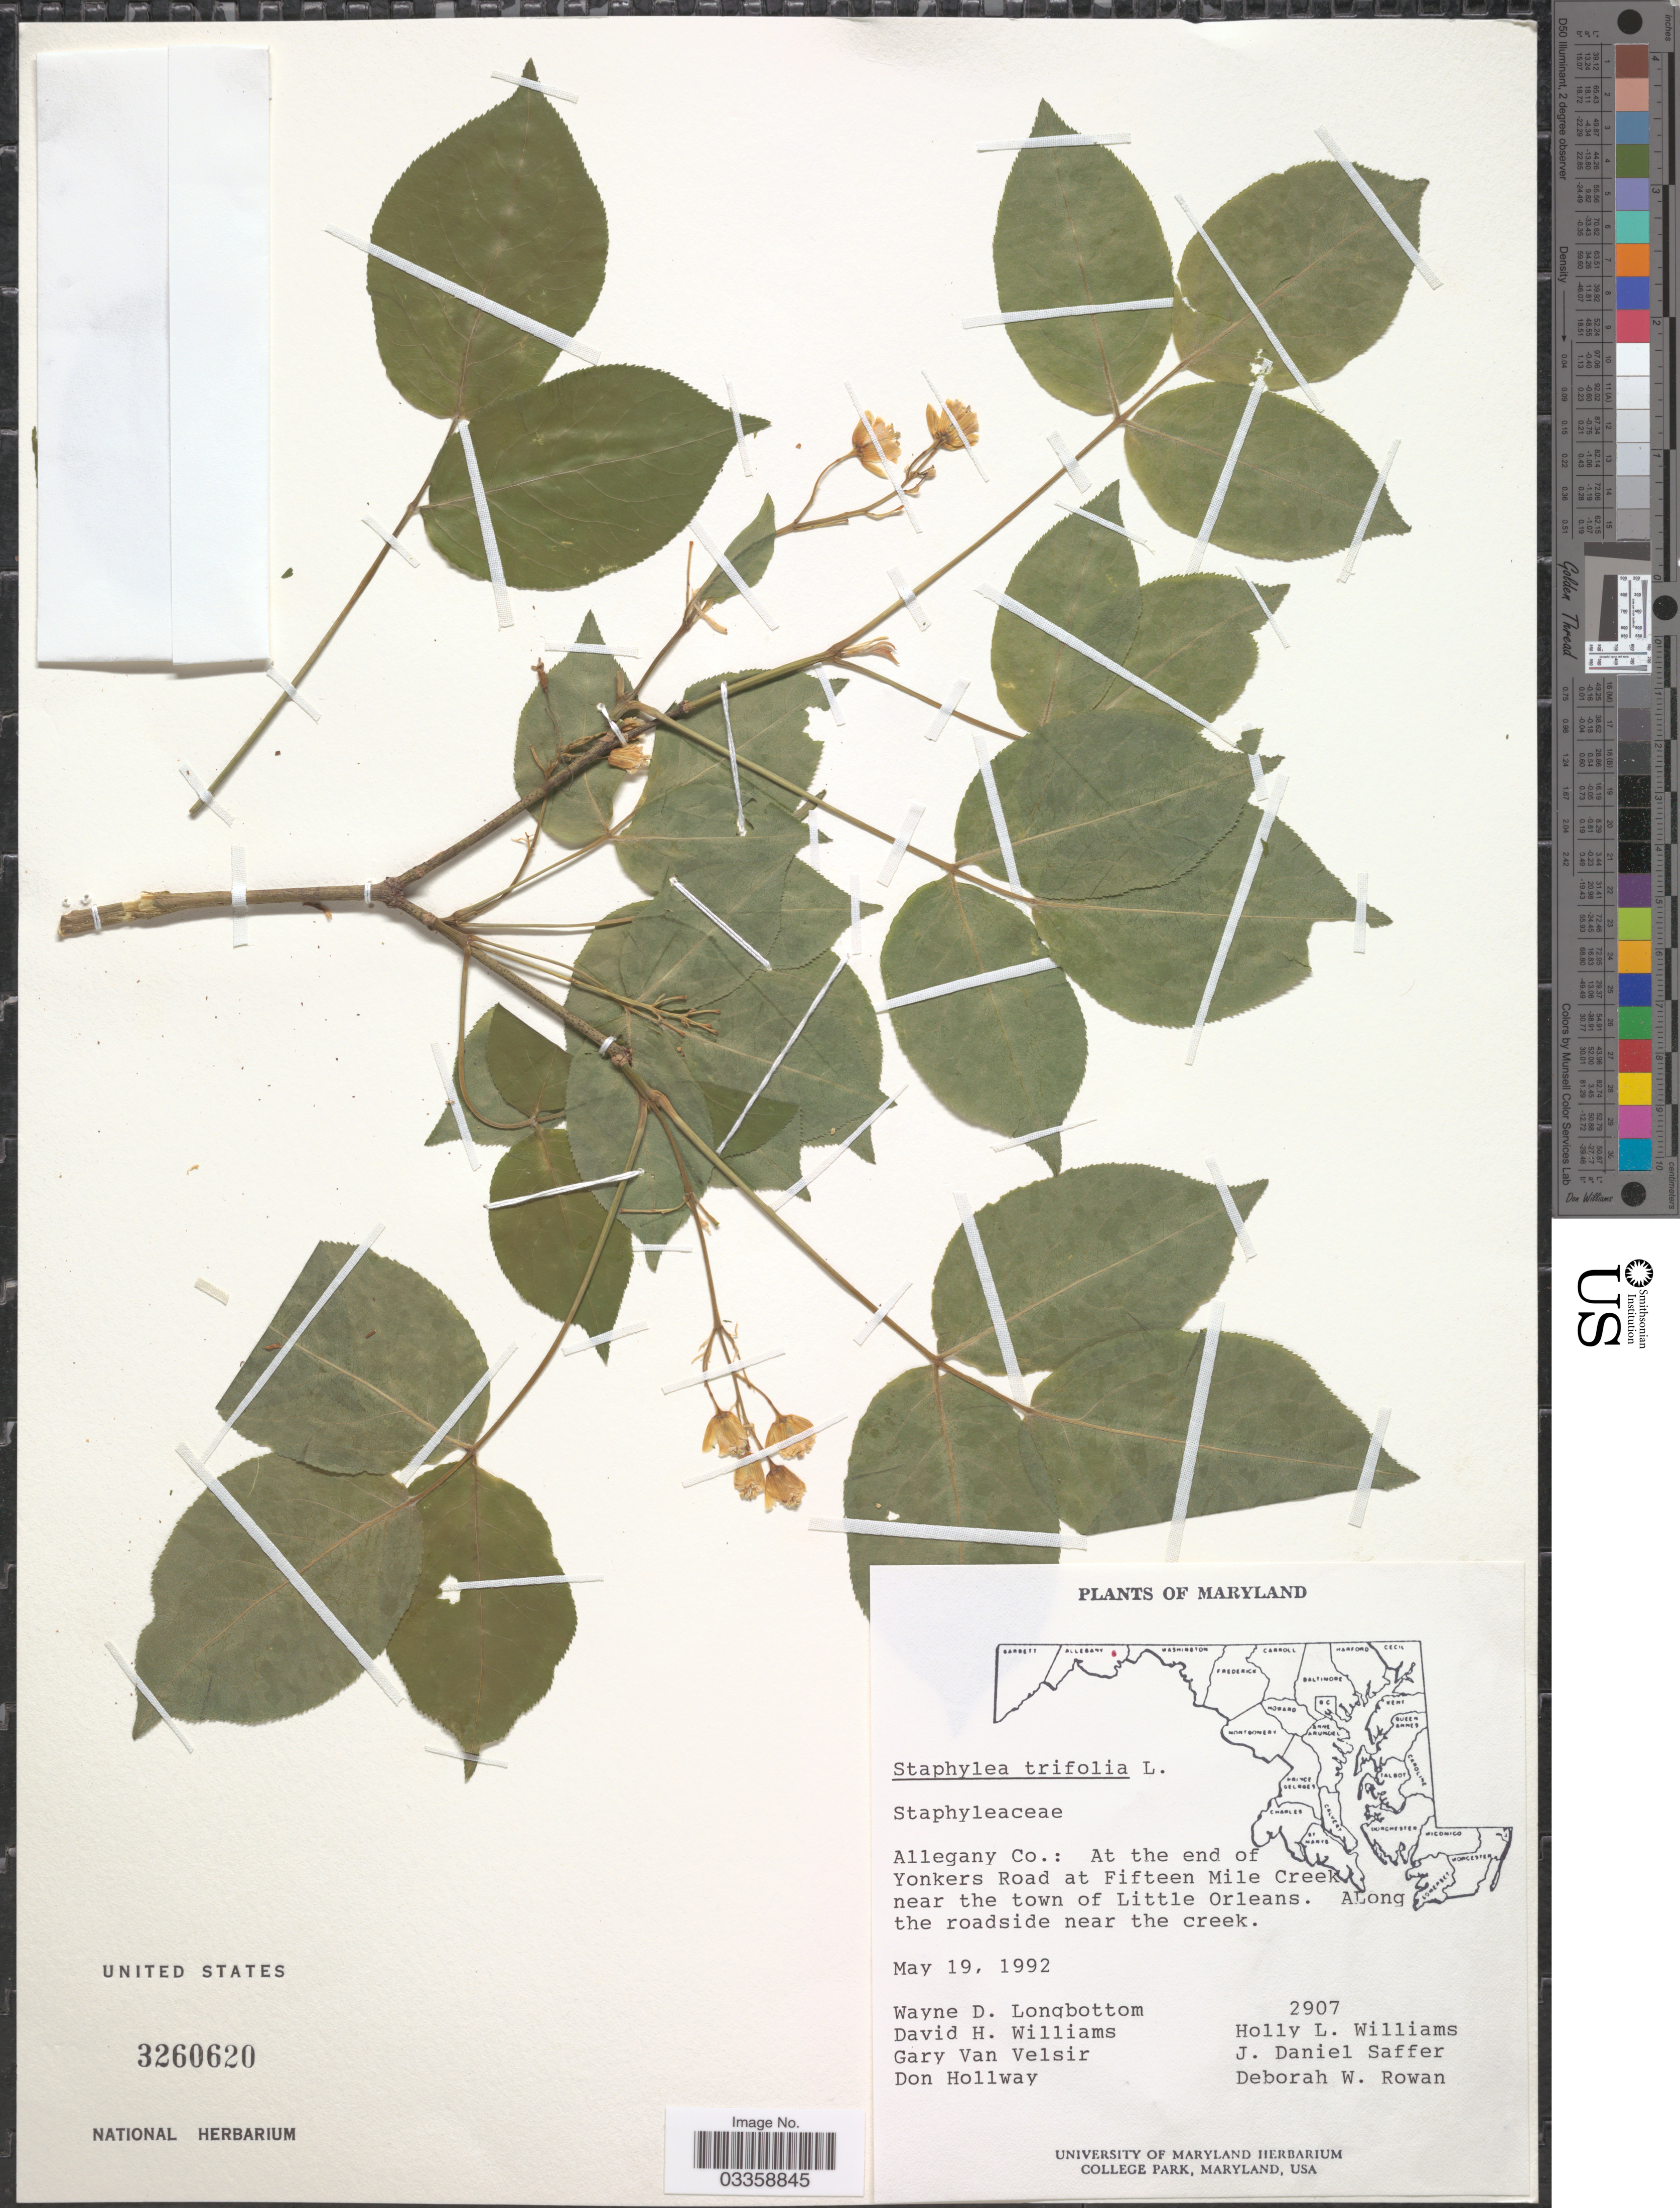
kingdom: Plantae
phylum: Tracheophyta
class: Magnoliopsida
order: Crossosomatales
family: Staphyleaceae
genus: Staphylea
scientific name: Staphylea trifolia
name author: L.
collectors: W. D. Longbottom, D. E. Williams, G. Van Velsir, D. Hollway & et al.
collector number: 2907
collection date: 1992-05-19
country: United States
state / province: Maryland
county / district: Allegany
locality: Alleghany Co.: At the end of Yonkers Road at Fifteen Mile Creek near the town of Little Orleans. Along the roadside near the Creek.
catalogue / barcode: US 3260620